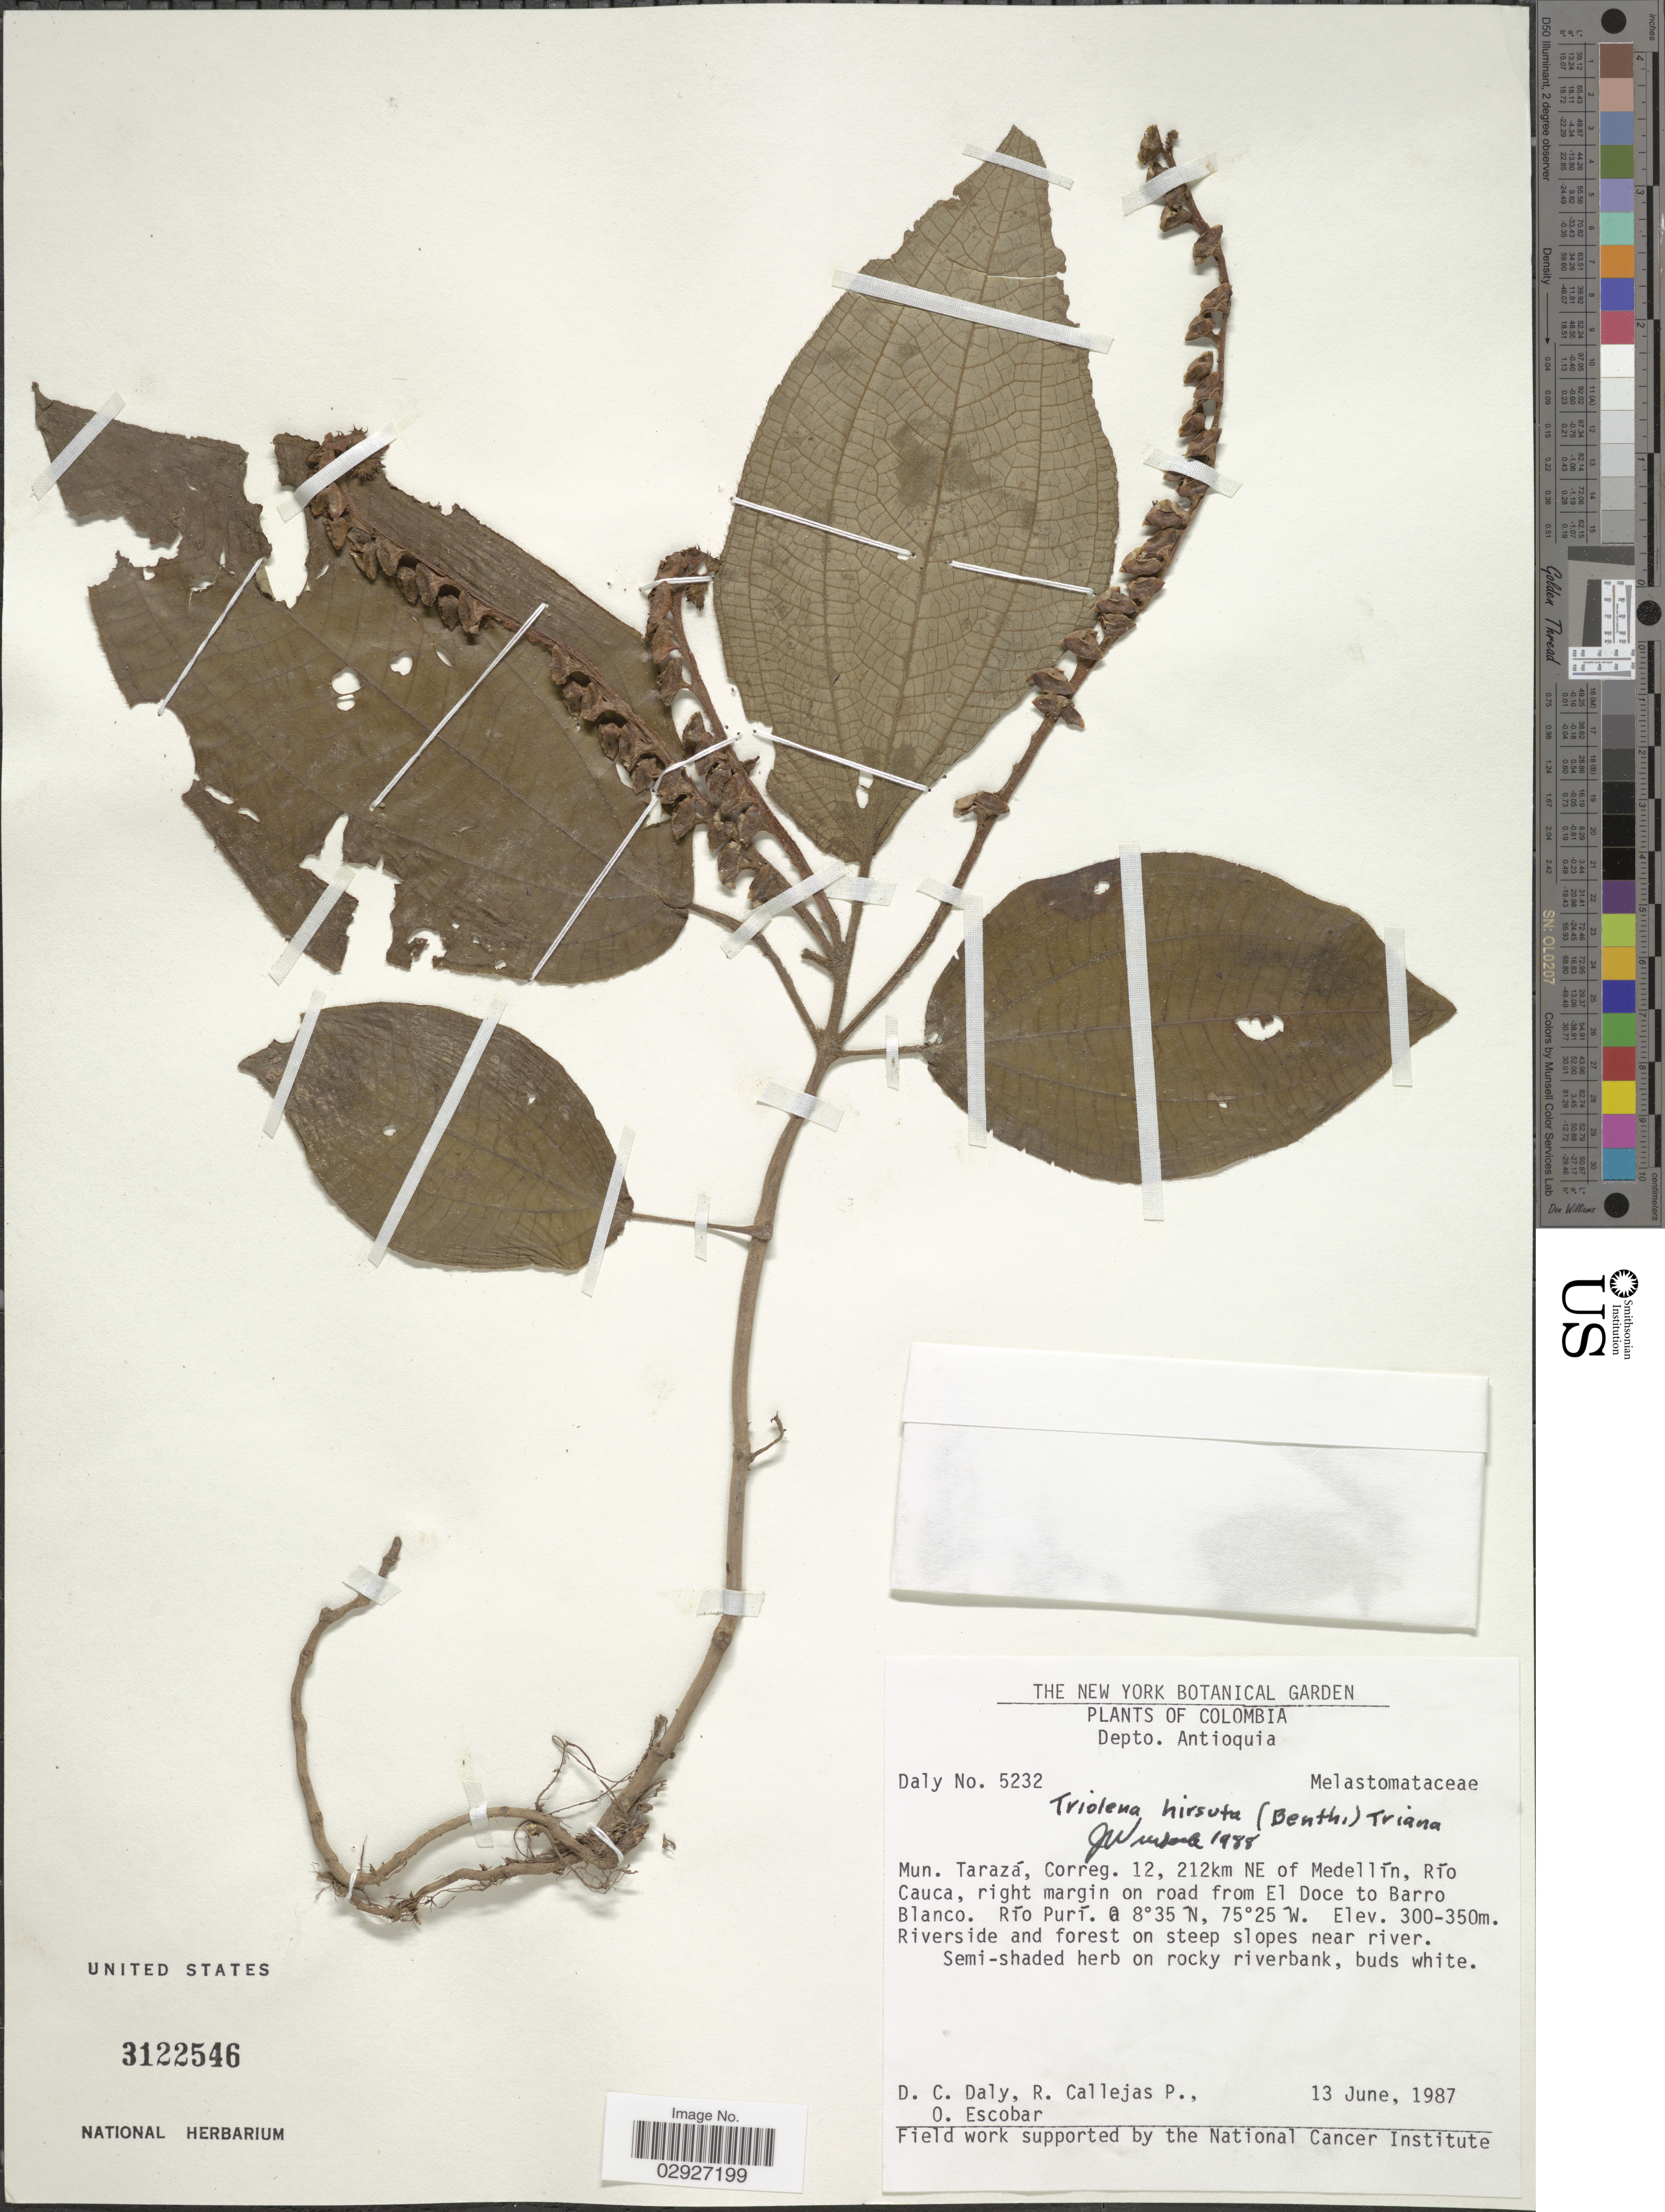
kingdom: Plantae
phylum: Tracheophyta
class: Magnoliopsida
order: Myrtales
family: Melastomataceae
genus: Triolena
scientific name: Triolena hirsuta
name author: (Benth.) Triana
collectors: D. C. Daly, R. Callejas & O. Escobar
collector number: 5232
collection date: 1987-06-13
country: Colombia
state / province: Antioquia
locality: Depto. Antioquia, Mun. Tarazá, Correg. 12, 212km NE of Medellín, Río Cauca, right margin on road from El Doce to Barro Blanco, Río Purí.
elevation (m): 300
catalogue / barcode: US 3122546